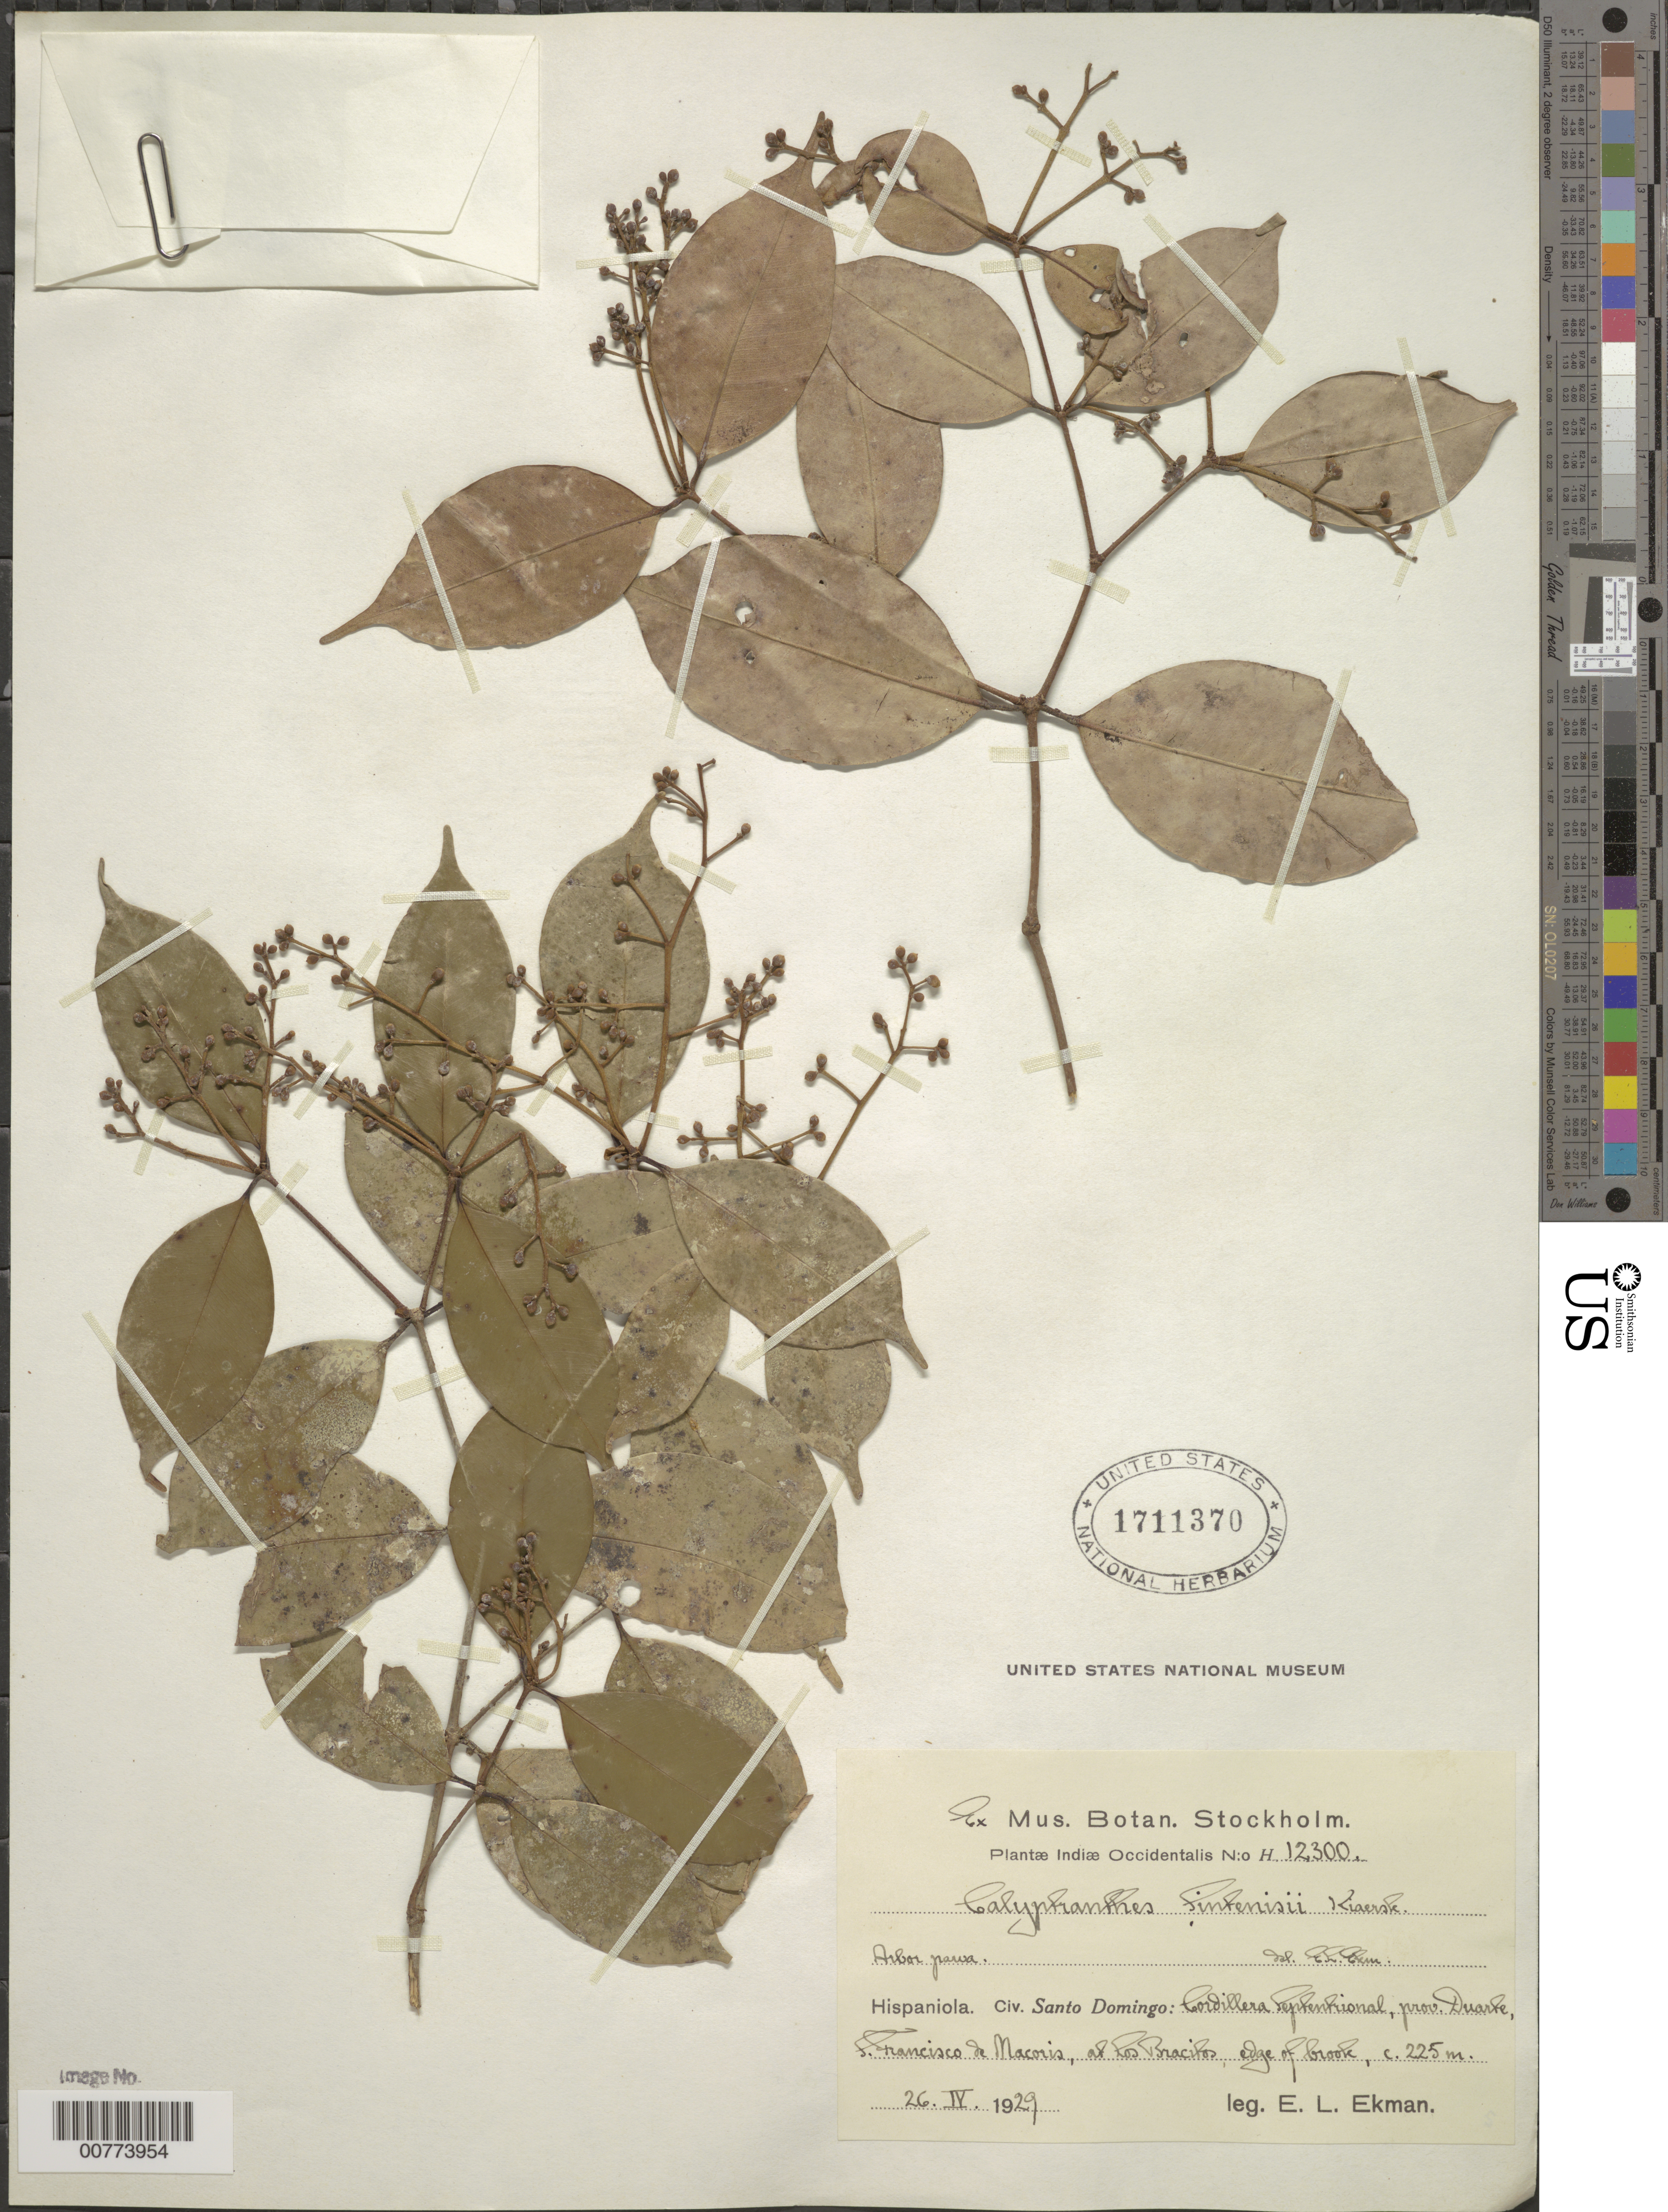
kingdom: Plantae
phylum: Tracheophyta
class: Magnoliopsida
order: Myrtales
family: Myrtaceae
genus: Myrcia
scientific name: Myrcia neosintenisii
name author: K. Campbell & Peguero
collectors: E. L. Ekman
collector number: H 12300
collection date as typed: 26 Apr 1929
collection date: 1929-04-26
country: Dominican Republic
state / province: Duarte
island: Hispaniola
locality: Cordillera Septentrional, S. Francisco de Macoris, at Los Bracitos.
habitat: Edge of brook.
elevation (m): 225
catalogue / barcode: US 1711370